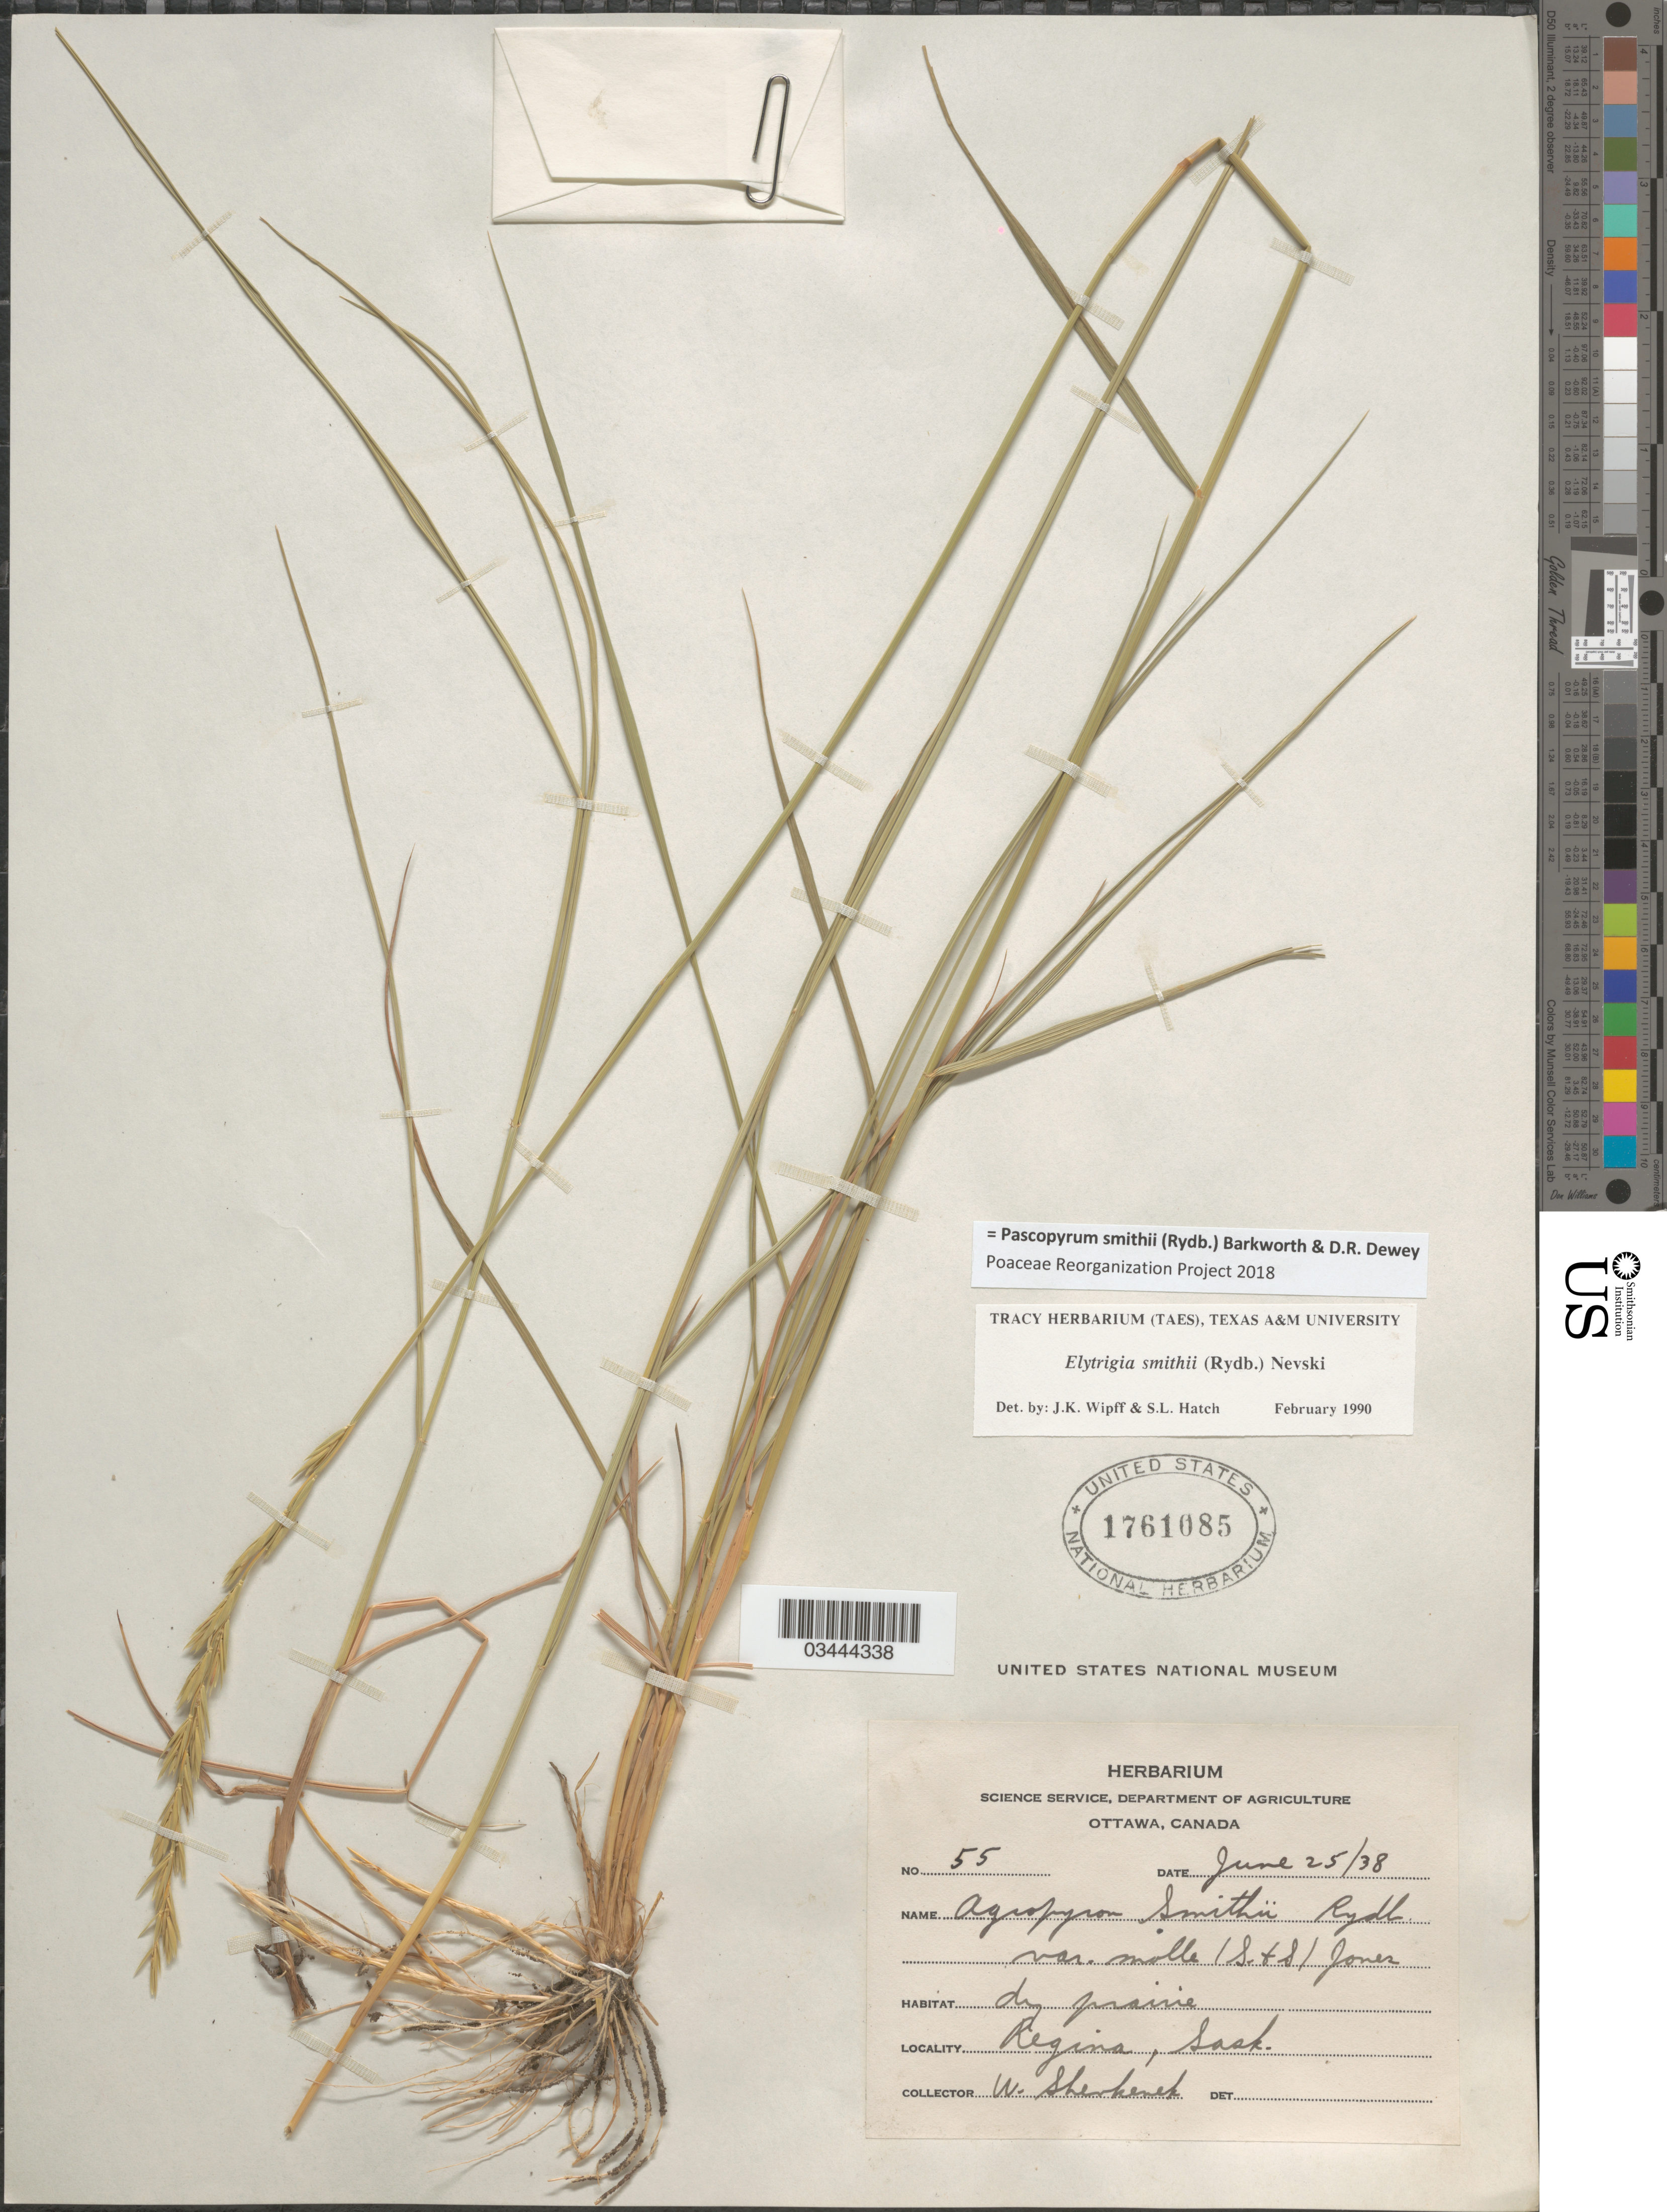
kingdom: Plantae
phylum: Tracheophyta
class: Liliopsida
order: Poales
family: Poaceae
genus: Pascopyrum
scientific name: Pascopyrum smithii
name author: (Rydb.) Barkworth & Dewey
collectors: W. Sherherek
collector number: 55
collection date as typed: Transcribed d/m/y: 25/6/38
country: Canada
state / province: Saskatchewan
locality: Dry prairie. Regina.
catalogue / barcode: US 1761085